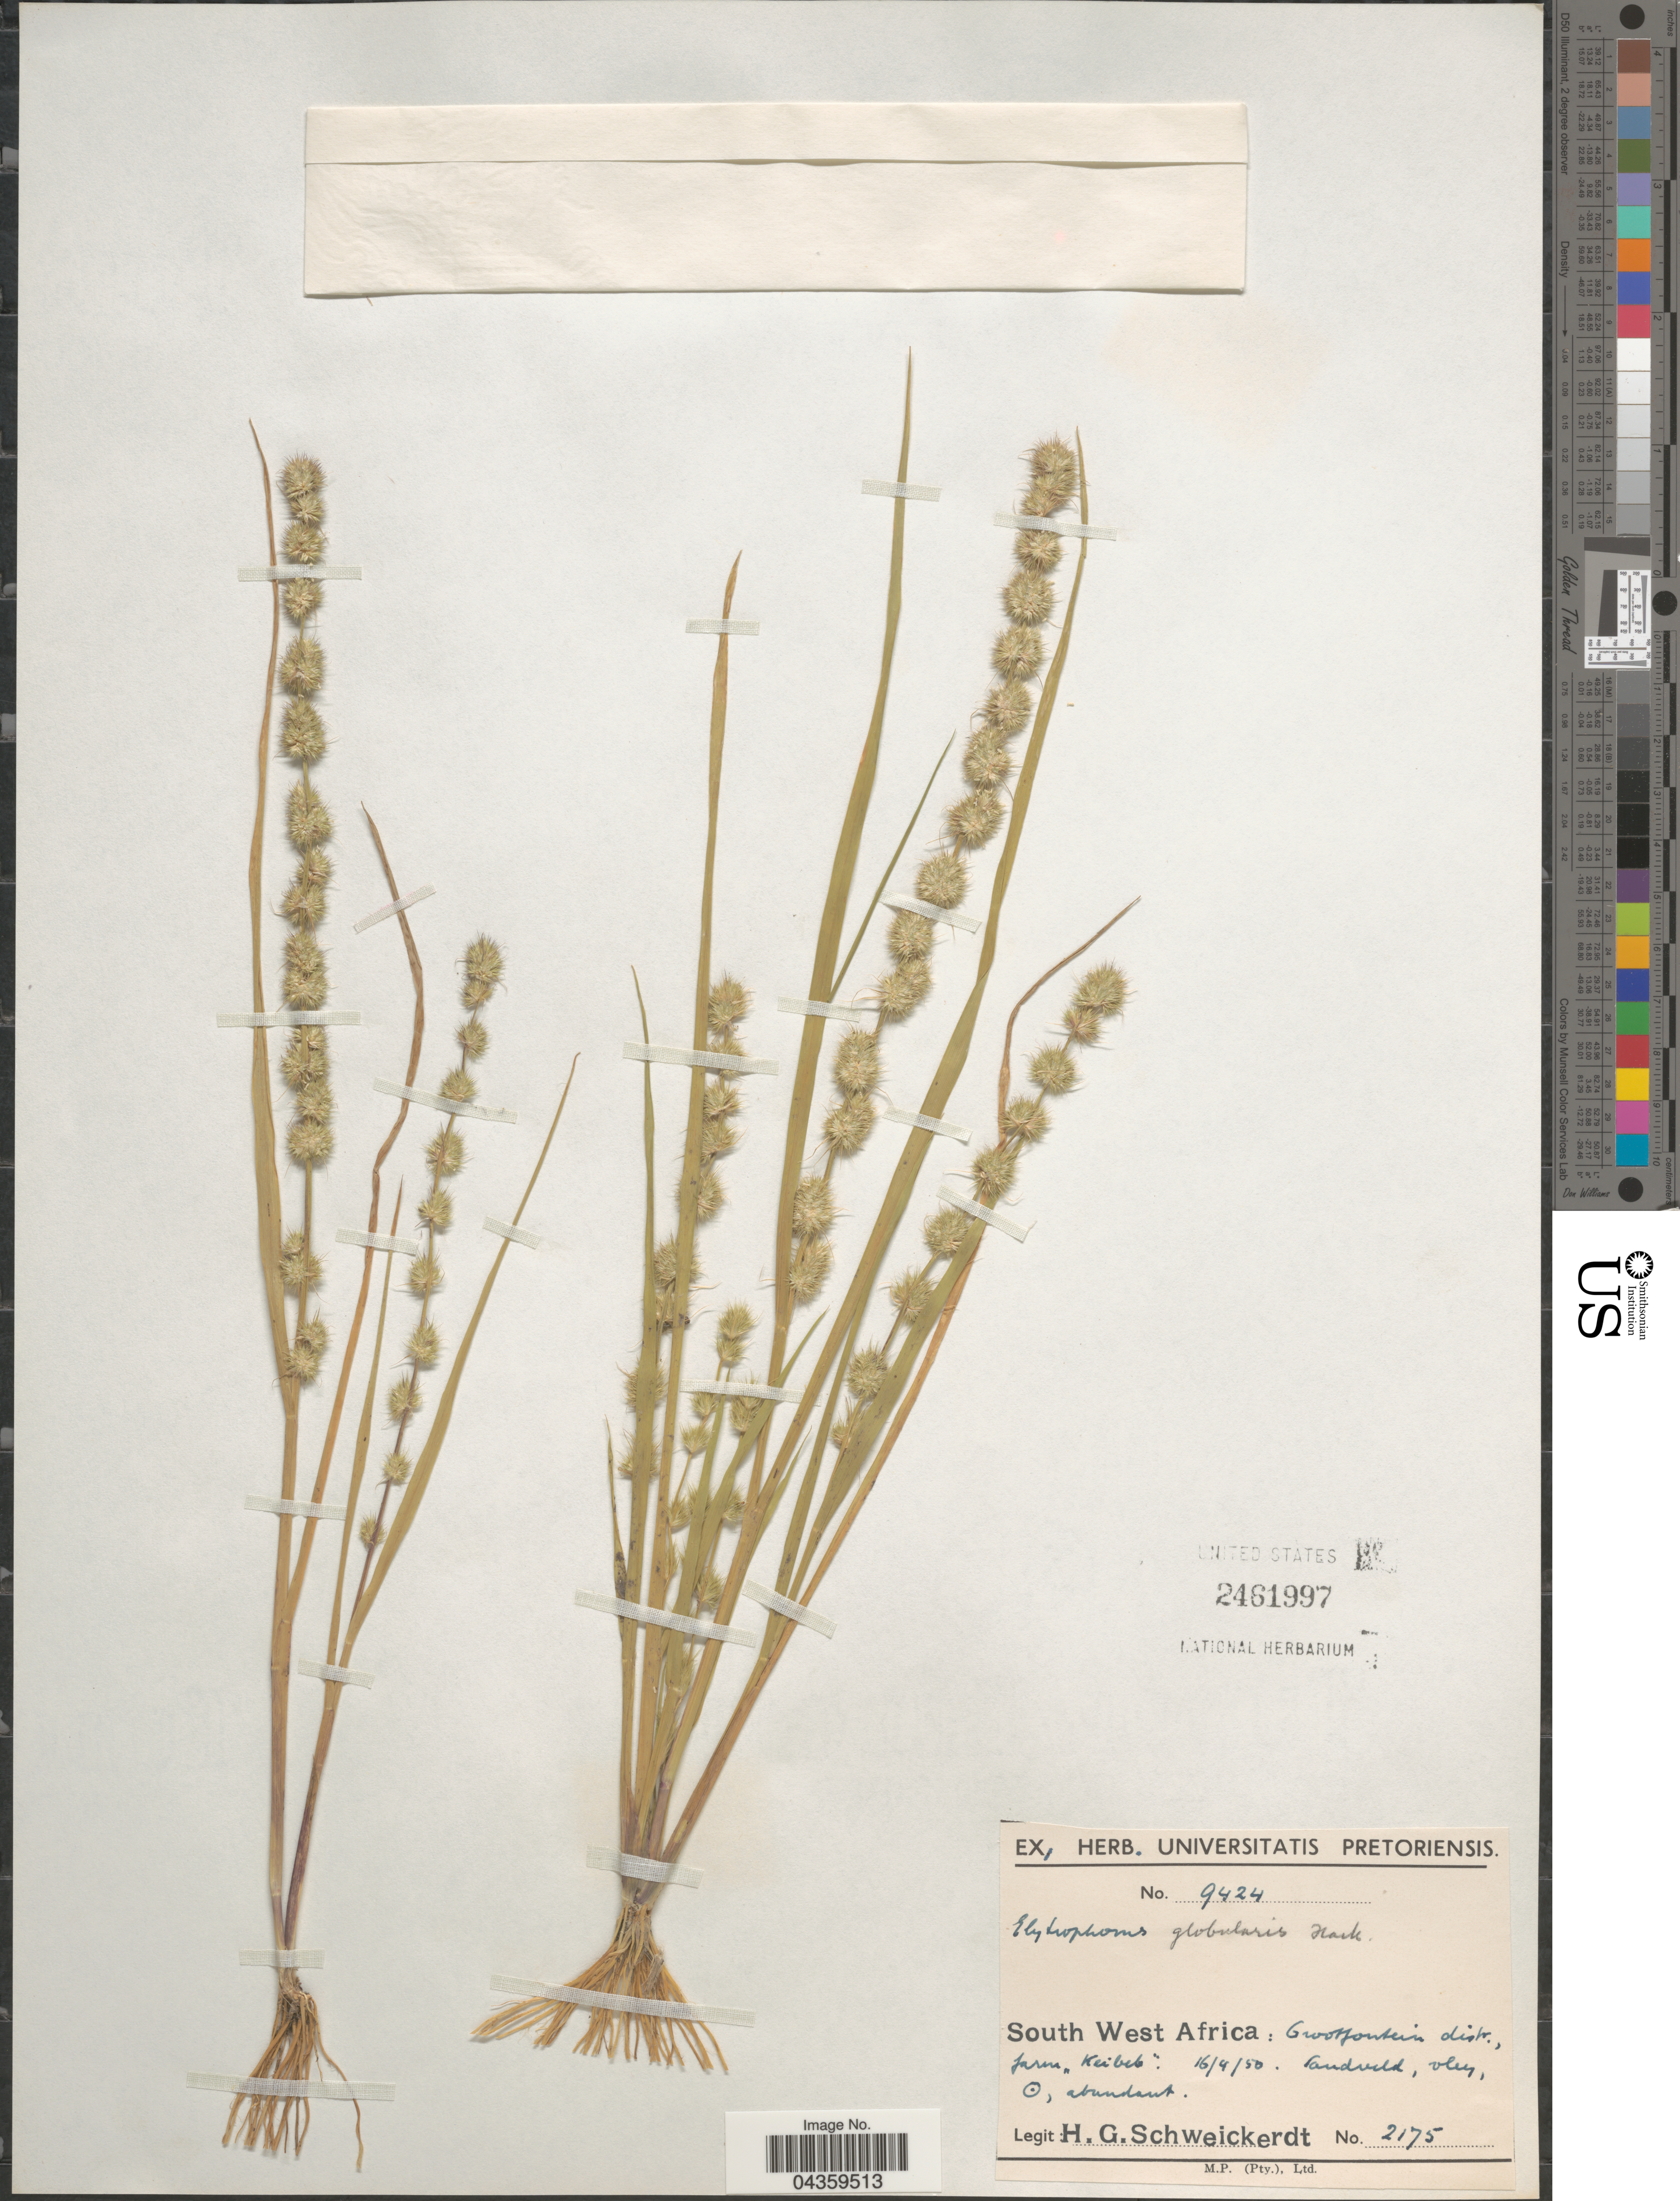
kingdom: Plantae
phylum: Tracheophyta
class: Liliopsida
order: Poales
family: Poaceae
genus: Elytrophorus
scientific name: Elytrophorus globularis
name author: Hack.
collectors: H. Schweickerdt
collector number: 2175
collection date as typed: Transcribed d/m/y: 16/4/50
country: Namibia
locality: South West Africa: Grootfontein distr., farm "Keibeb".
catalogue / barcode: US 2461997